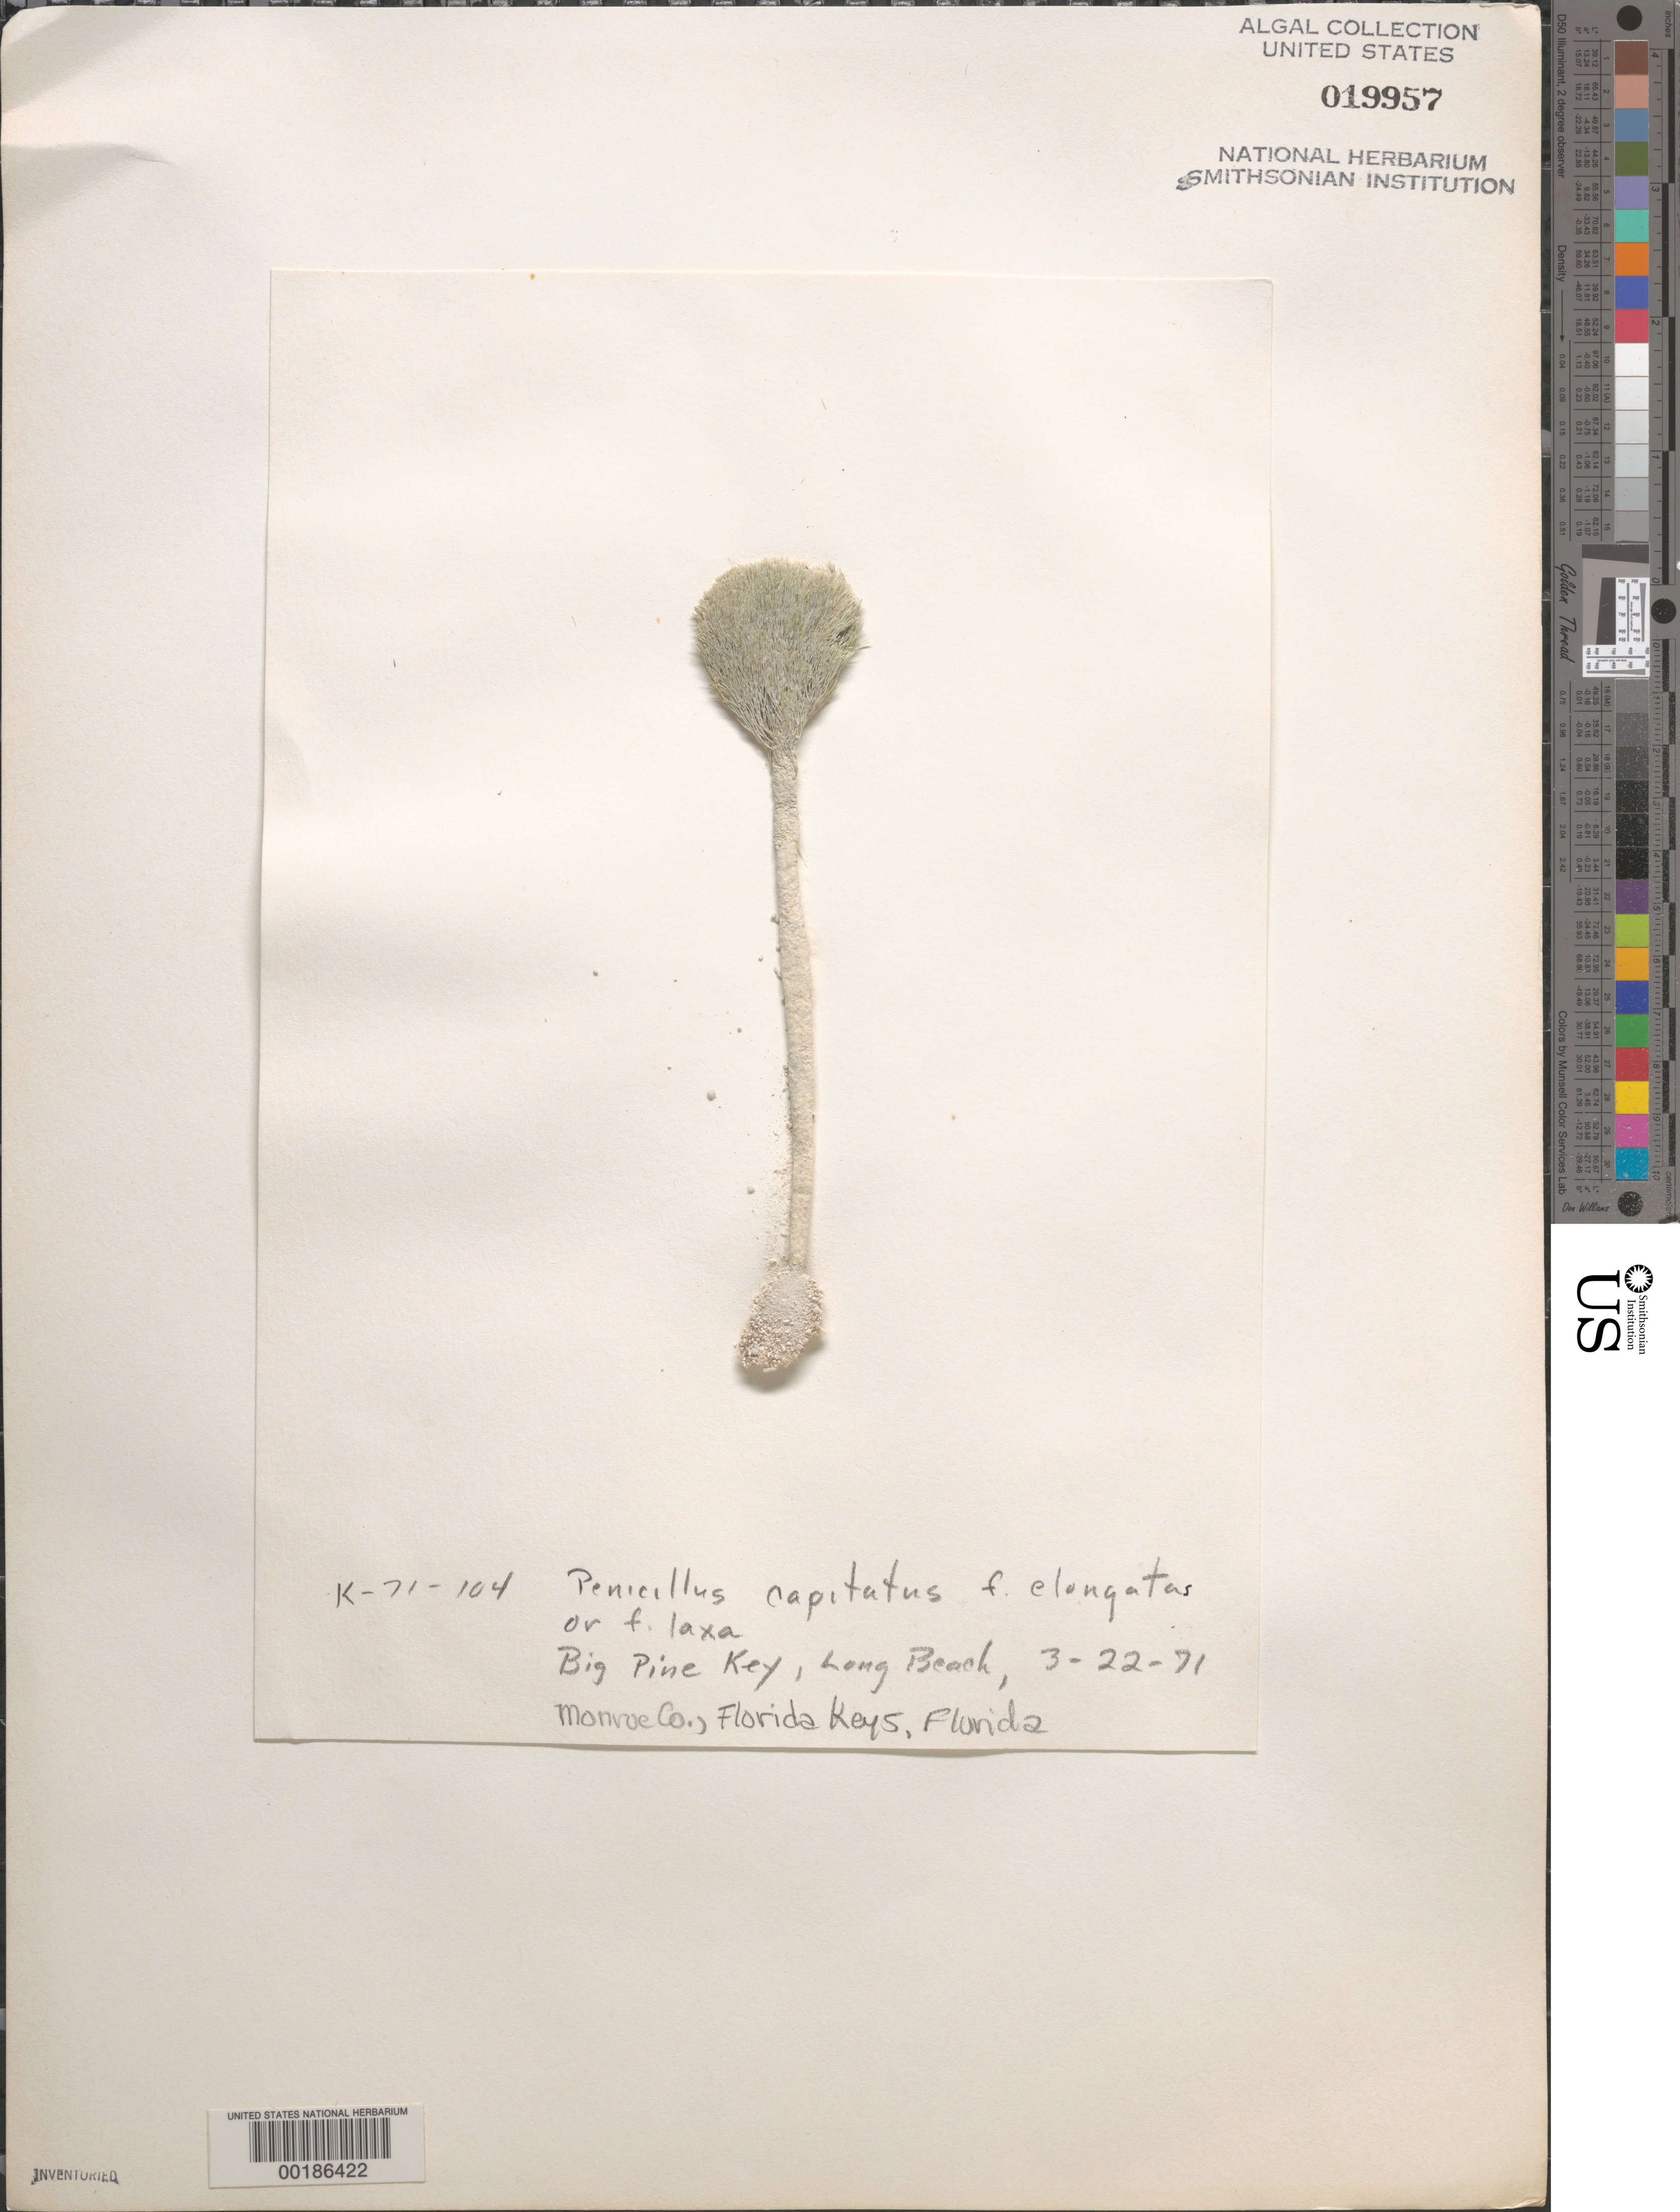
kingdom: Plantae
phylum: Chlorophyta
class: Ulvophyceae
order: Bryopsidales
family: Udoteaceae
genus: Penicillus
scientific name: Penicillus capitatus f. elongatus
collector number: K-71-104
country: United States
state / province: Florida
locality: Big Pine Key, Long Beach, Monroe Co., Florida Keys.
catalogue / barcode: US 19957